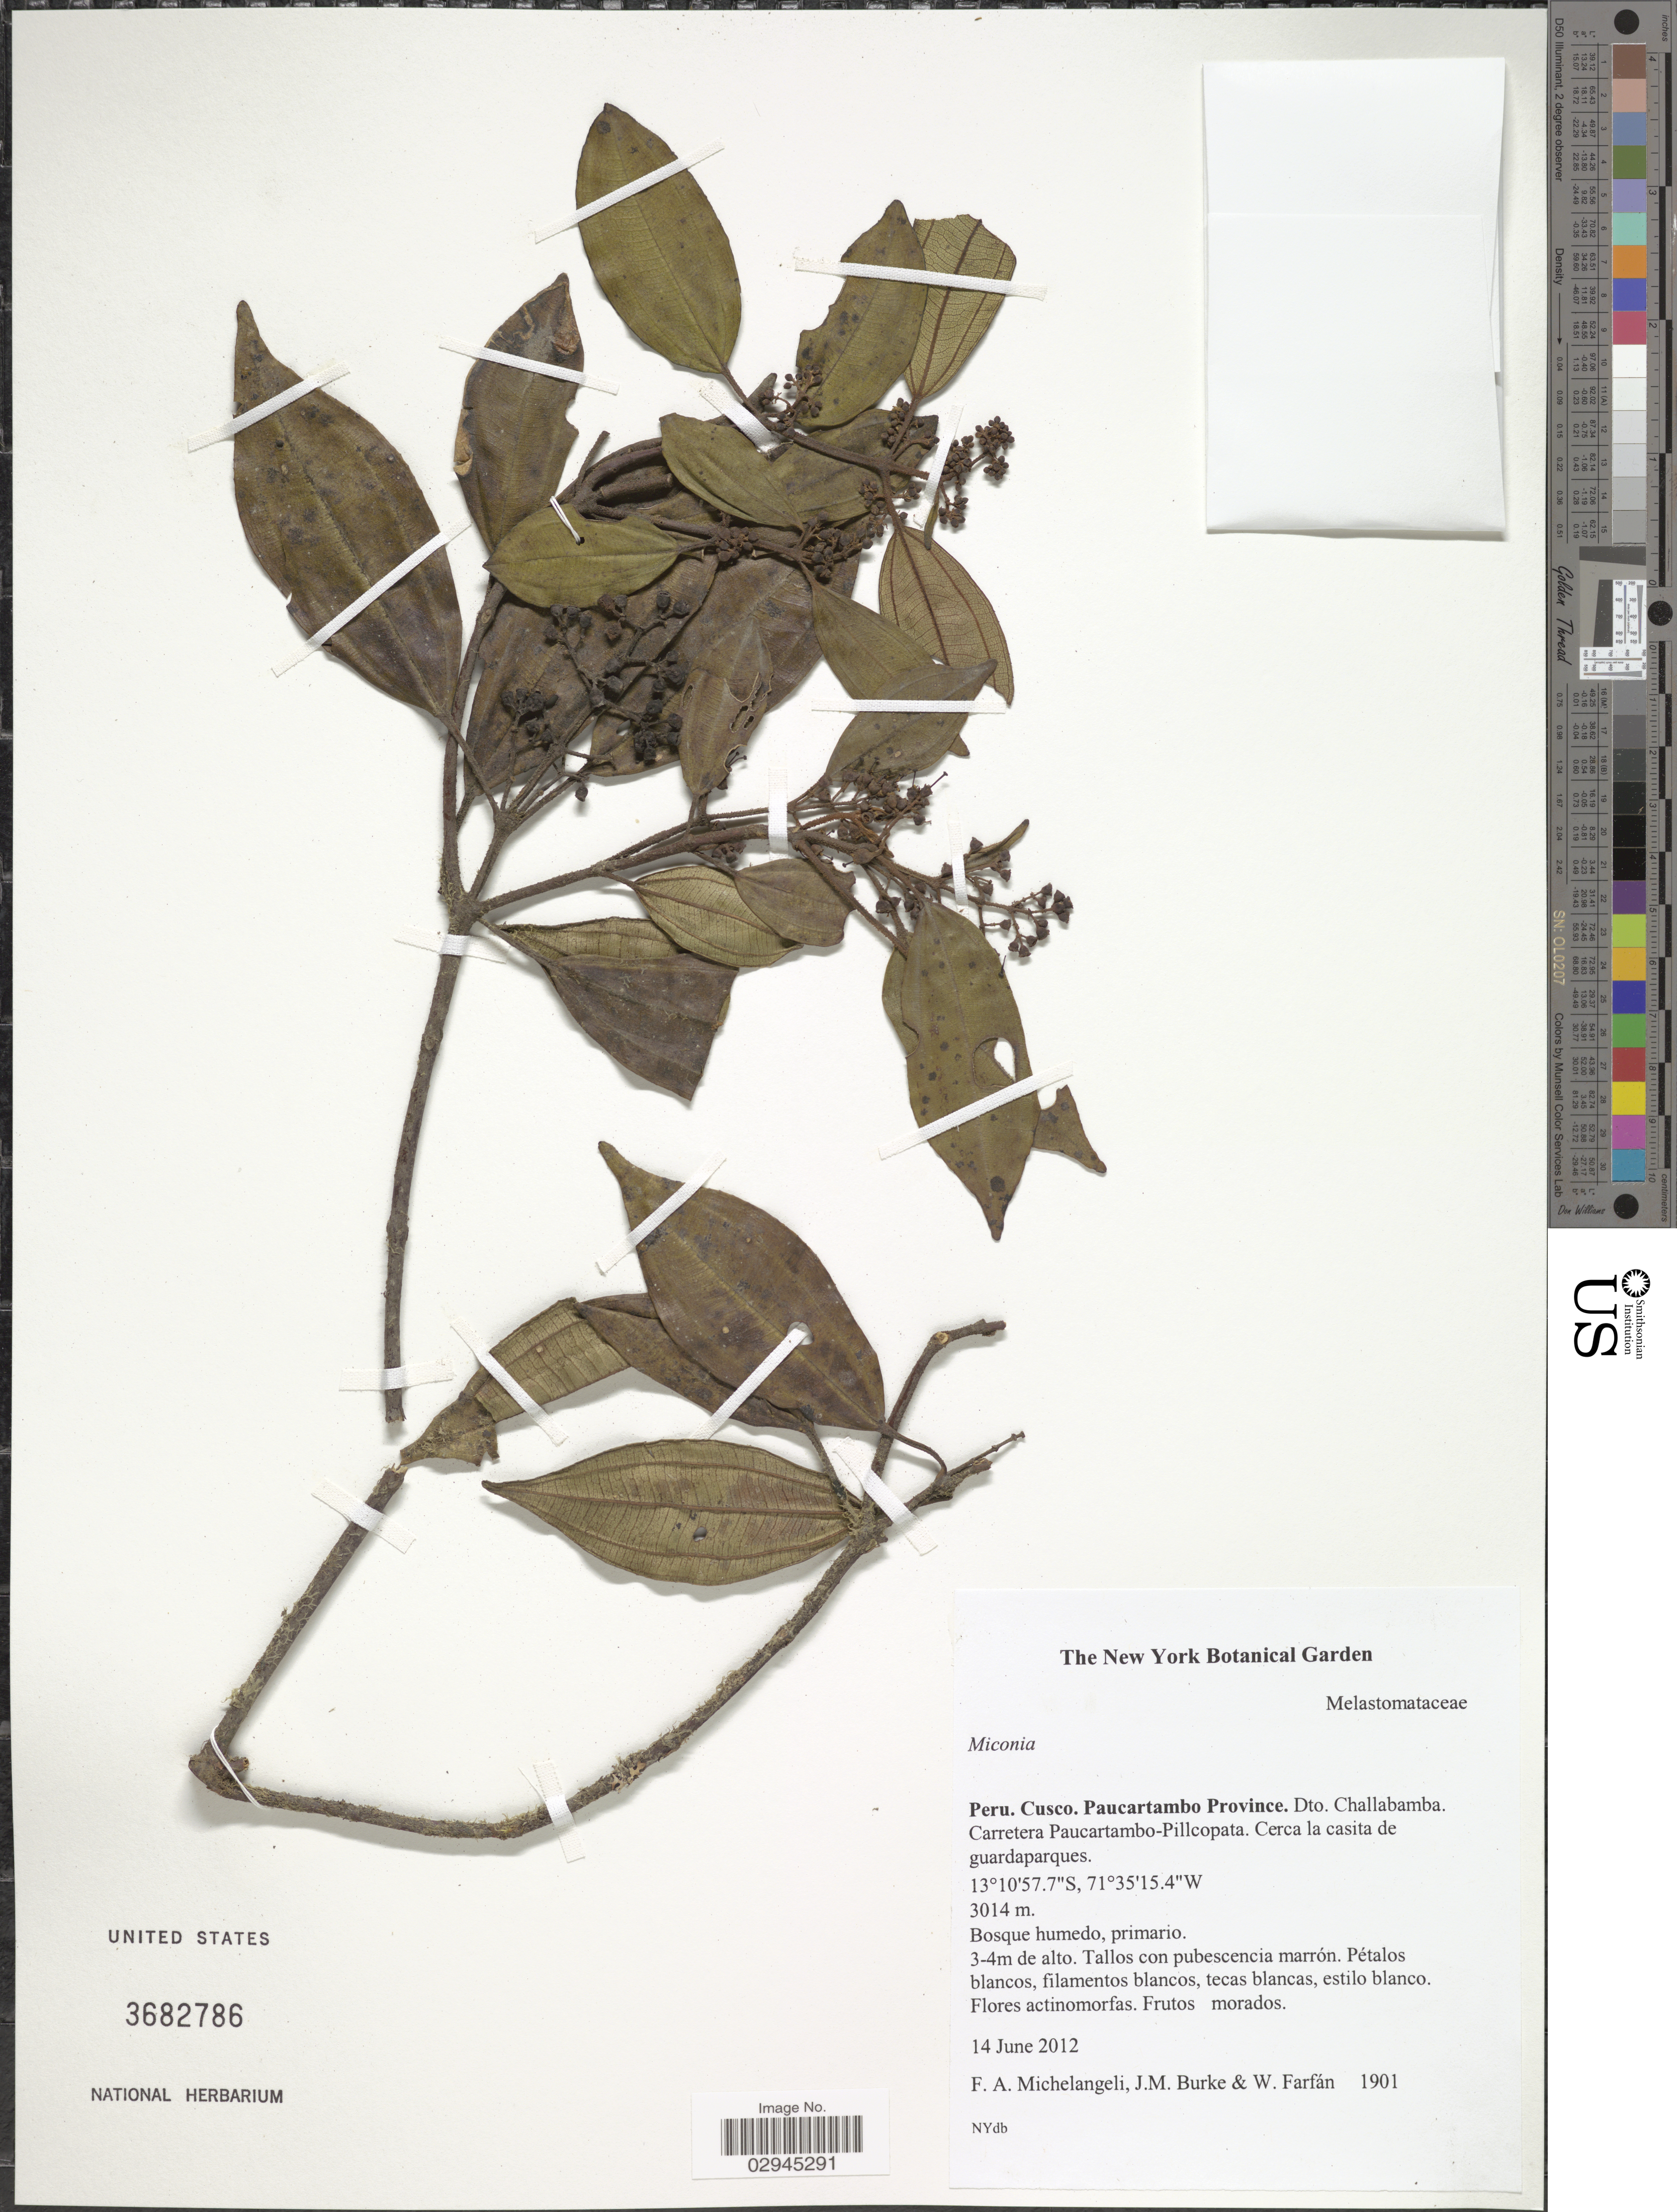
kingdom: Plantae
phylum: Tracheophyta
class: Magnoliopsida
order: Myrtales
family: Melastomataceae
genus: Miconia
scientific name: Miconia sp.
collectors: F. A. Michelangeli, Jac. M. Burke & W. Farfán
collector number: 1901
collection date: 2012-06-14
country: Peru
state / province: Cusco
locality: Paucartambo Province. Dto. Challabamba. Carretera Puacartambo-Pillcopata. Cerca la casita de guardaparques.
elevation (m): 3014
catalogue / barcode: US 3682786